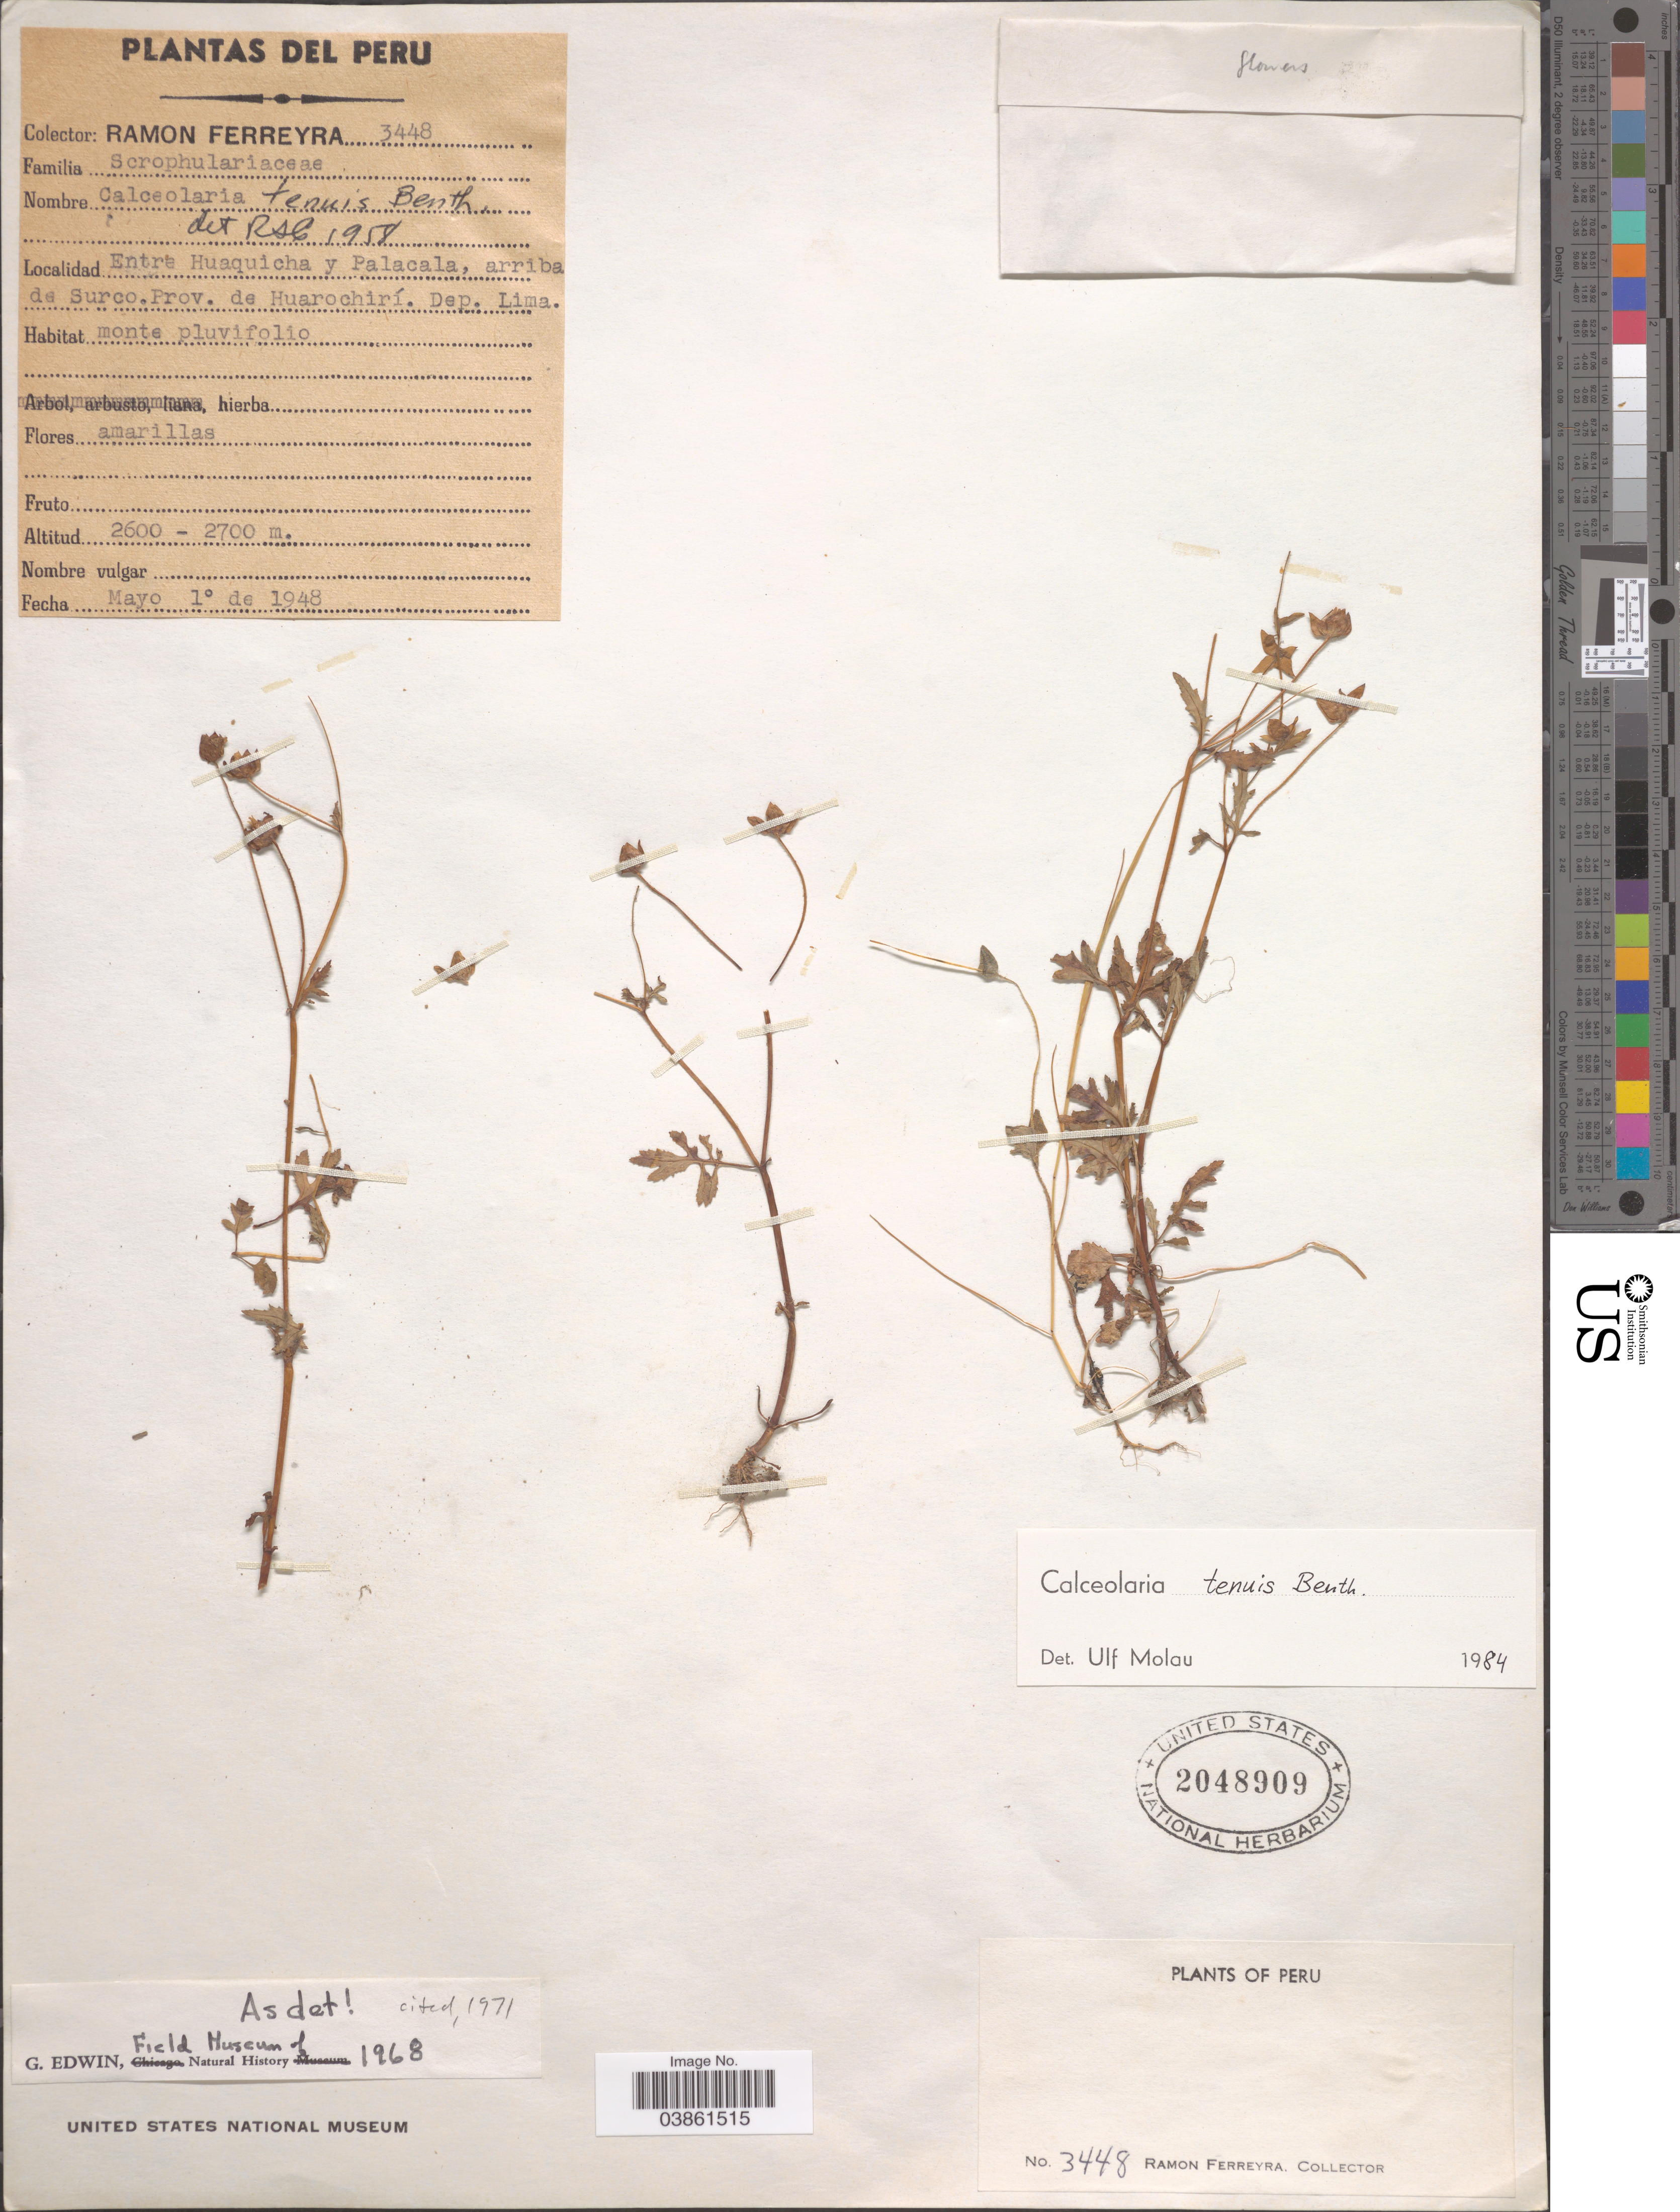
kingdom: Plantae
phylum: Tracheophyta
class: Magnoliopsida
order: Lamiales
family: Calceolariaceae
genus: Calceolaria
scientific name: Calceolaria tenuis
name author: Benth.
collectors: R. A. Ferreyra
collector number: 3448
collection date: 1948-05-01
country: Peru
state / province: Lima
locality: Entre Huaquicha y Palacala, arriba de Surco. Prov. de Huarochirí. Dep. Lima.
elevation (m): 2600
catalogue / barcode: US 2048909